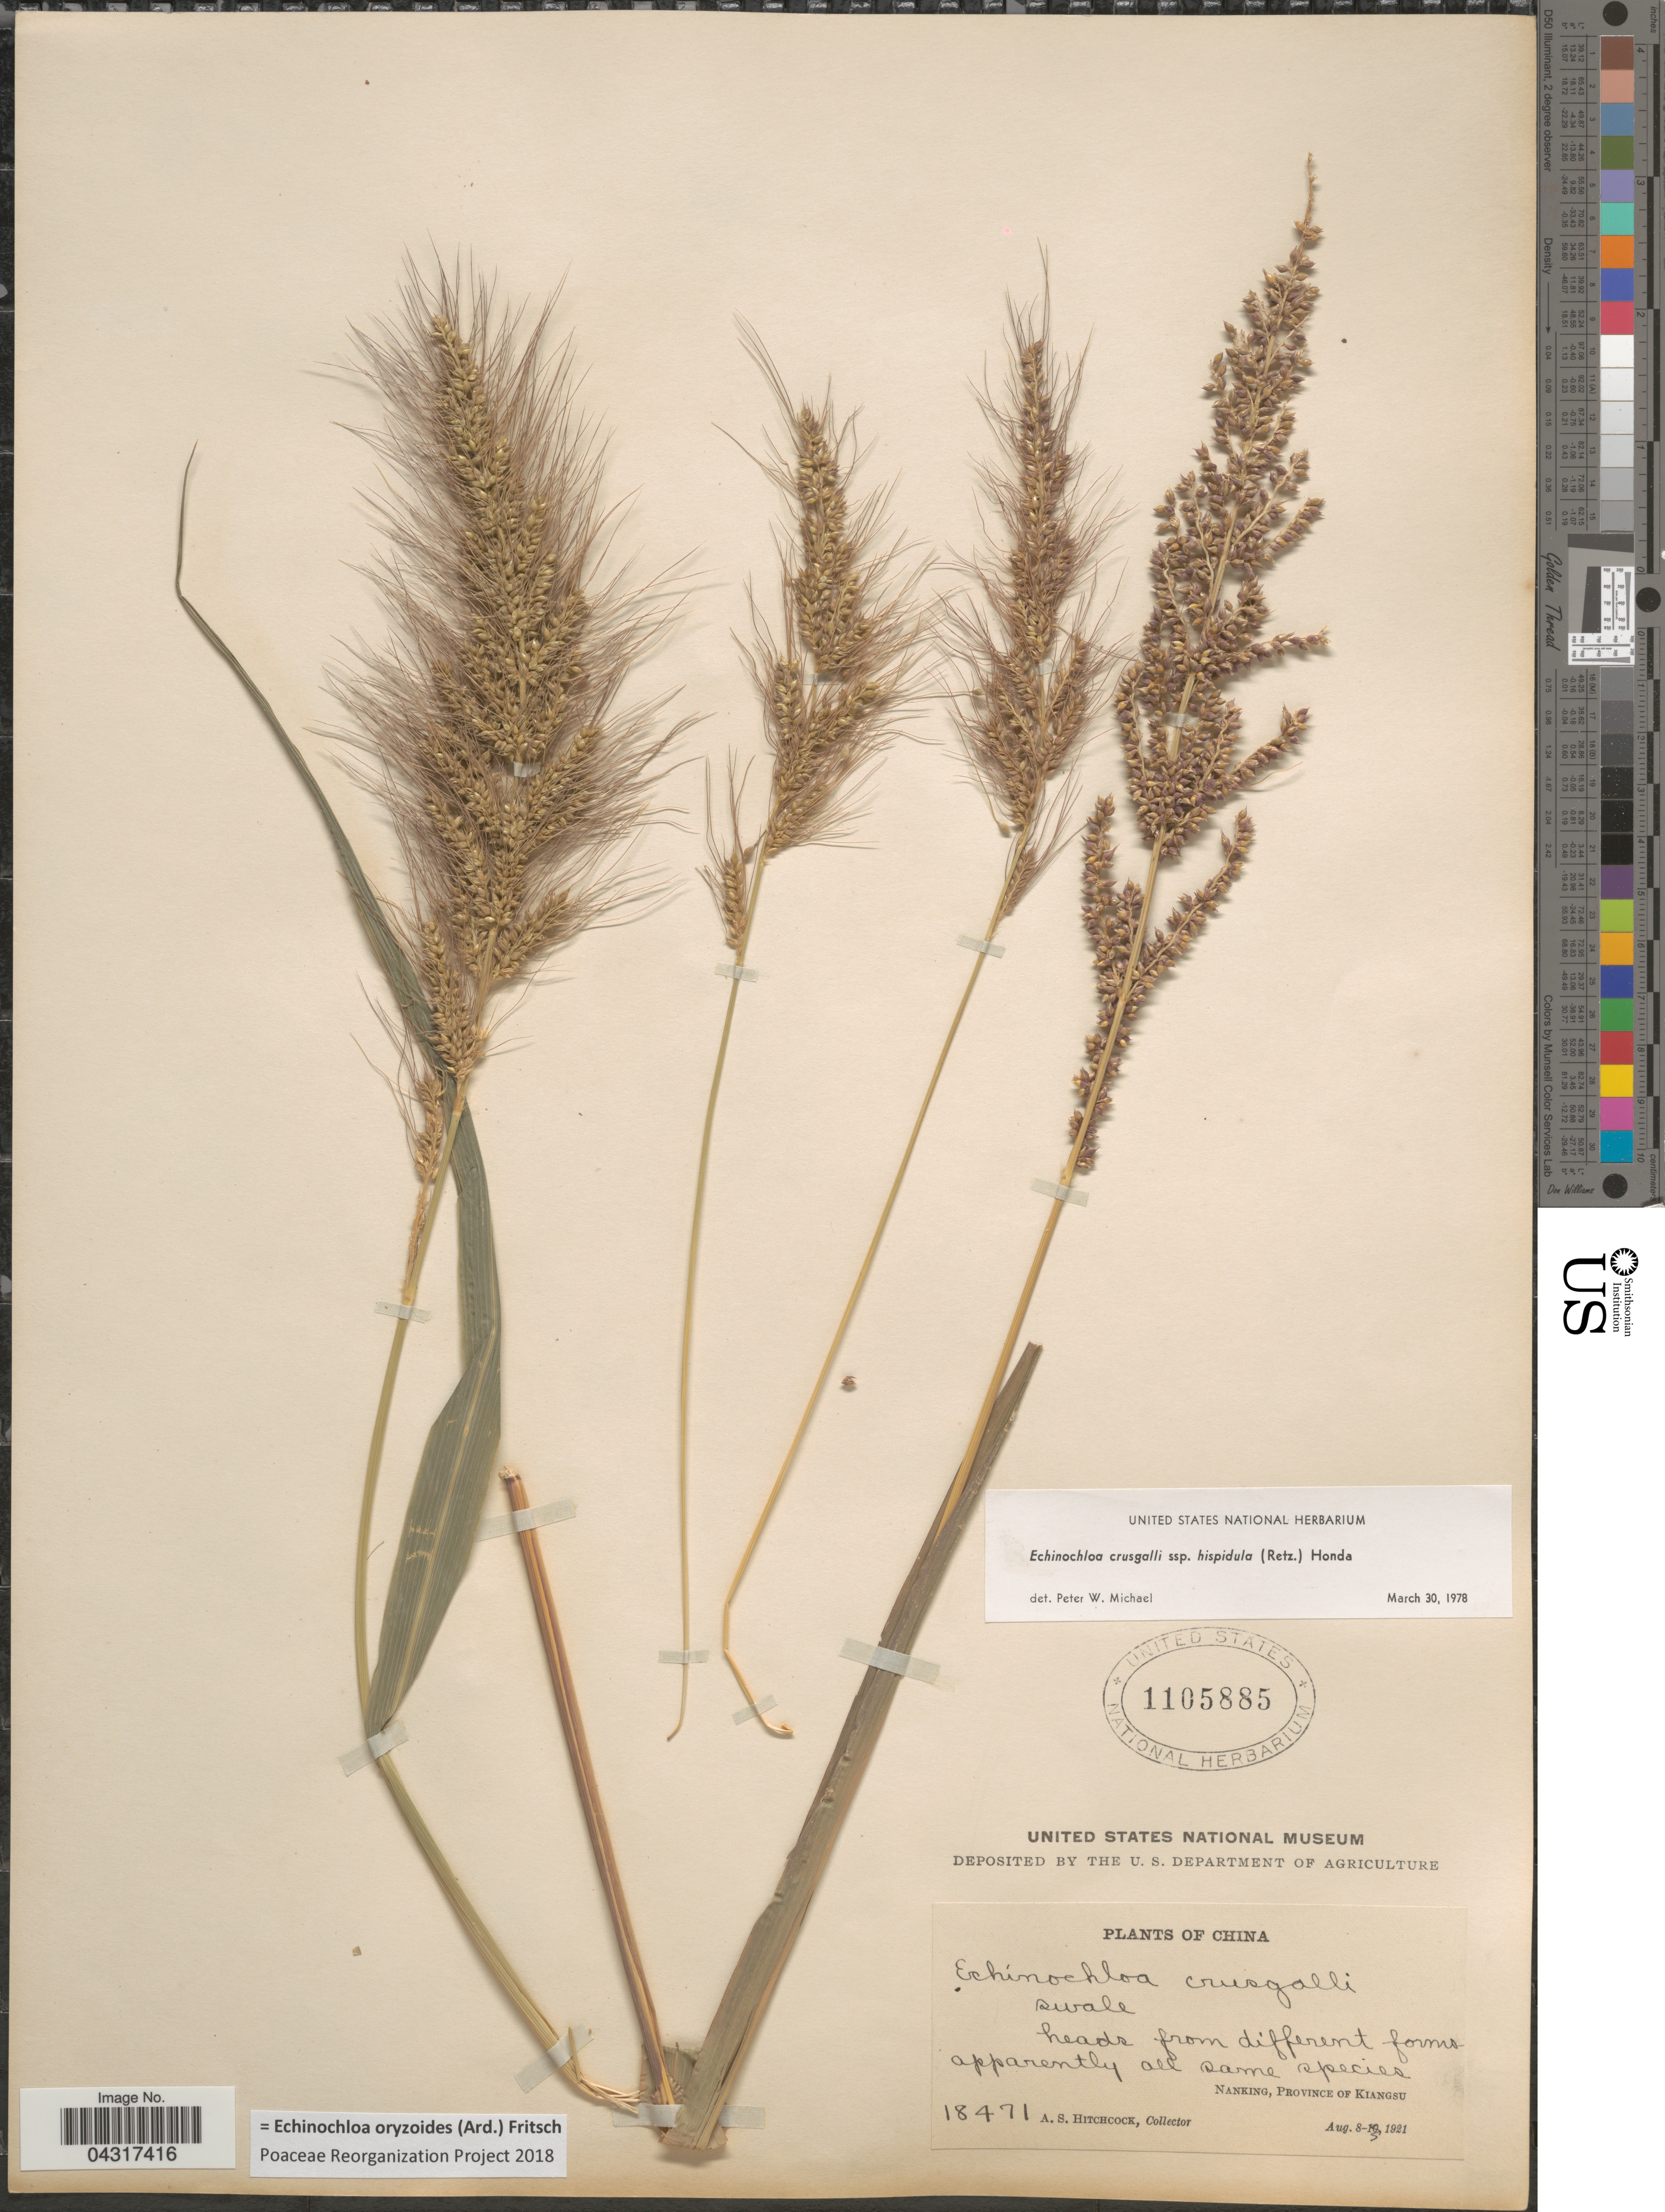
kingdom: Plantae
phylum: Tracheophyta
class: Liliopsida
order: Poales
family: Poaceae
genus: Echinochloa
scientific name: Echinochloa oryzoides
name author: (Ard.) Fritsch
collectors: A. S. Hitchcock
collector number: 18471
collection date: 1921-08-08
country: China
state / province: Jiangsu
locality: Nanking, Province of Kiangsu.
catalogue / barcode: US 1105885